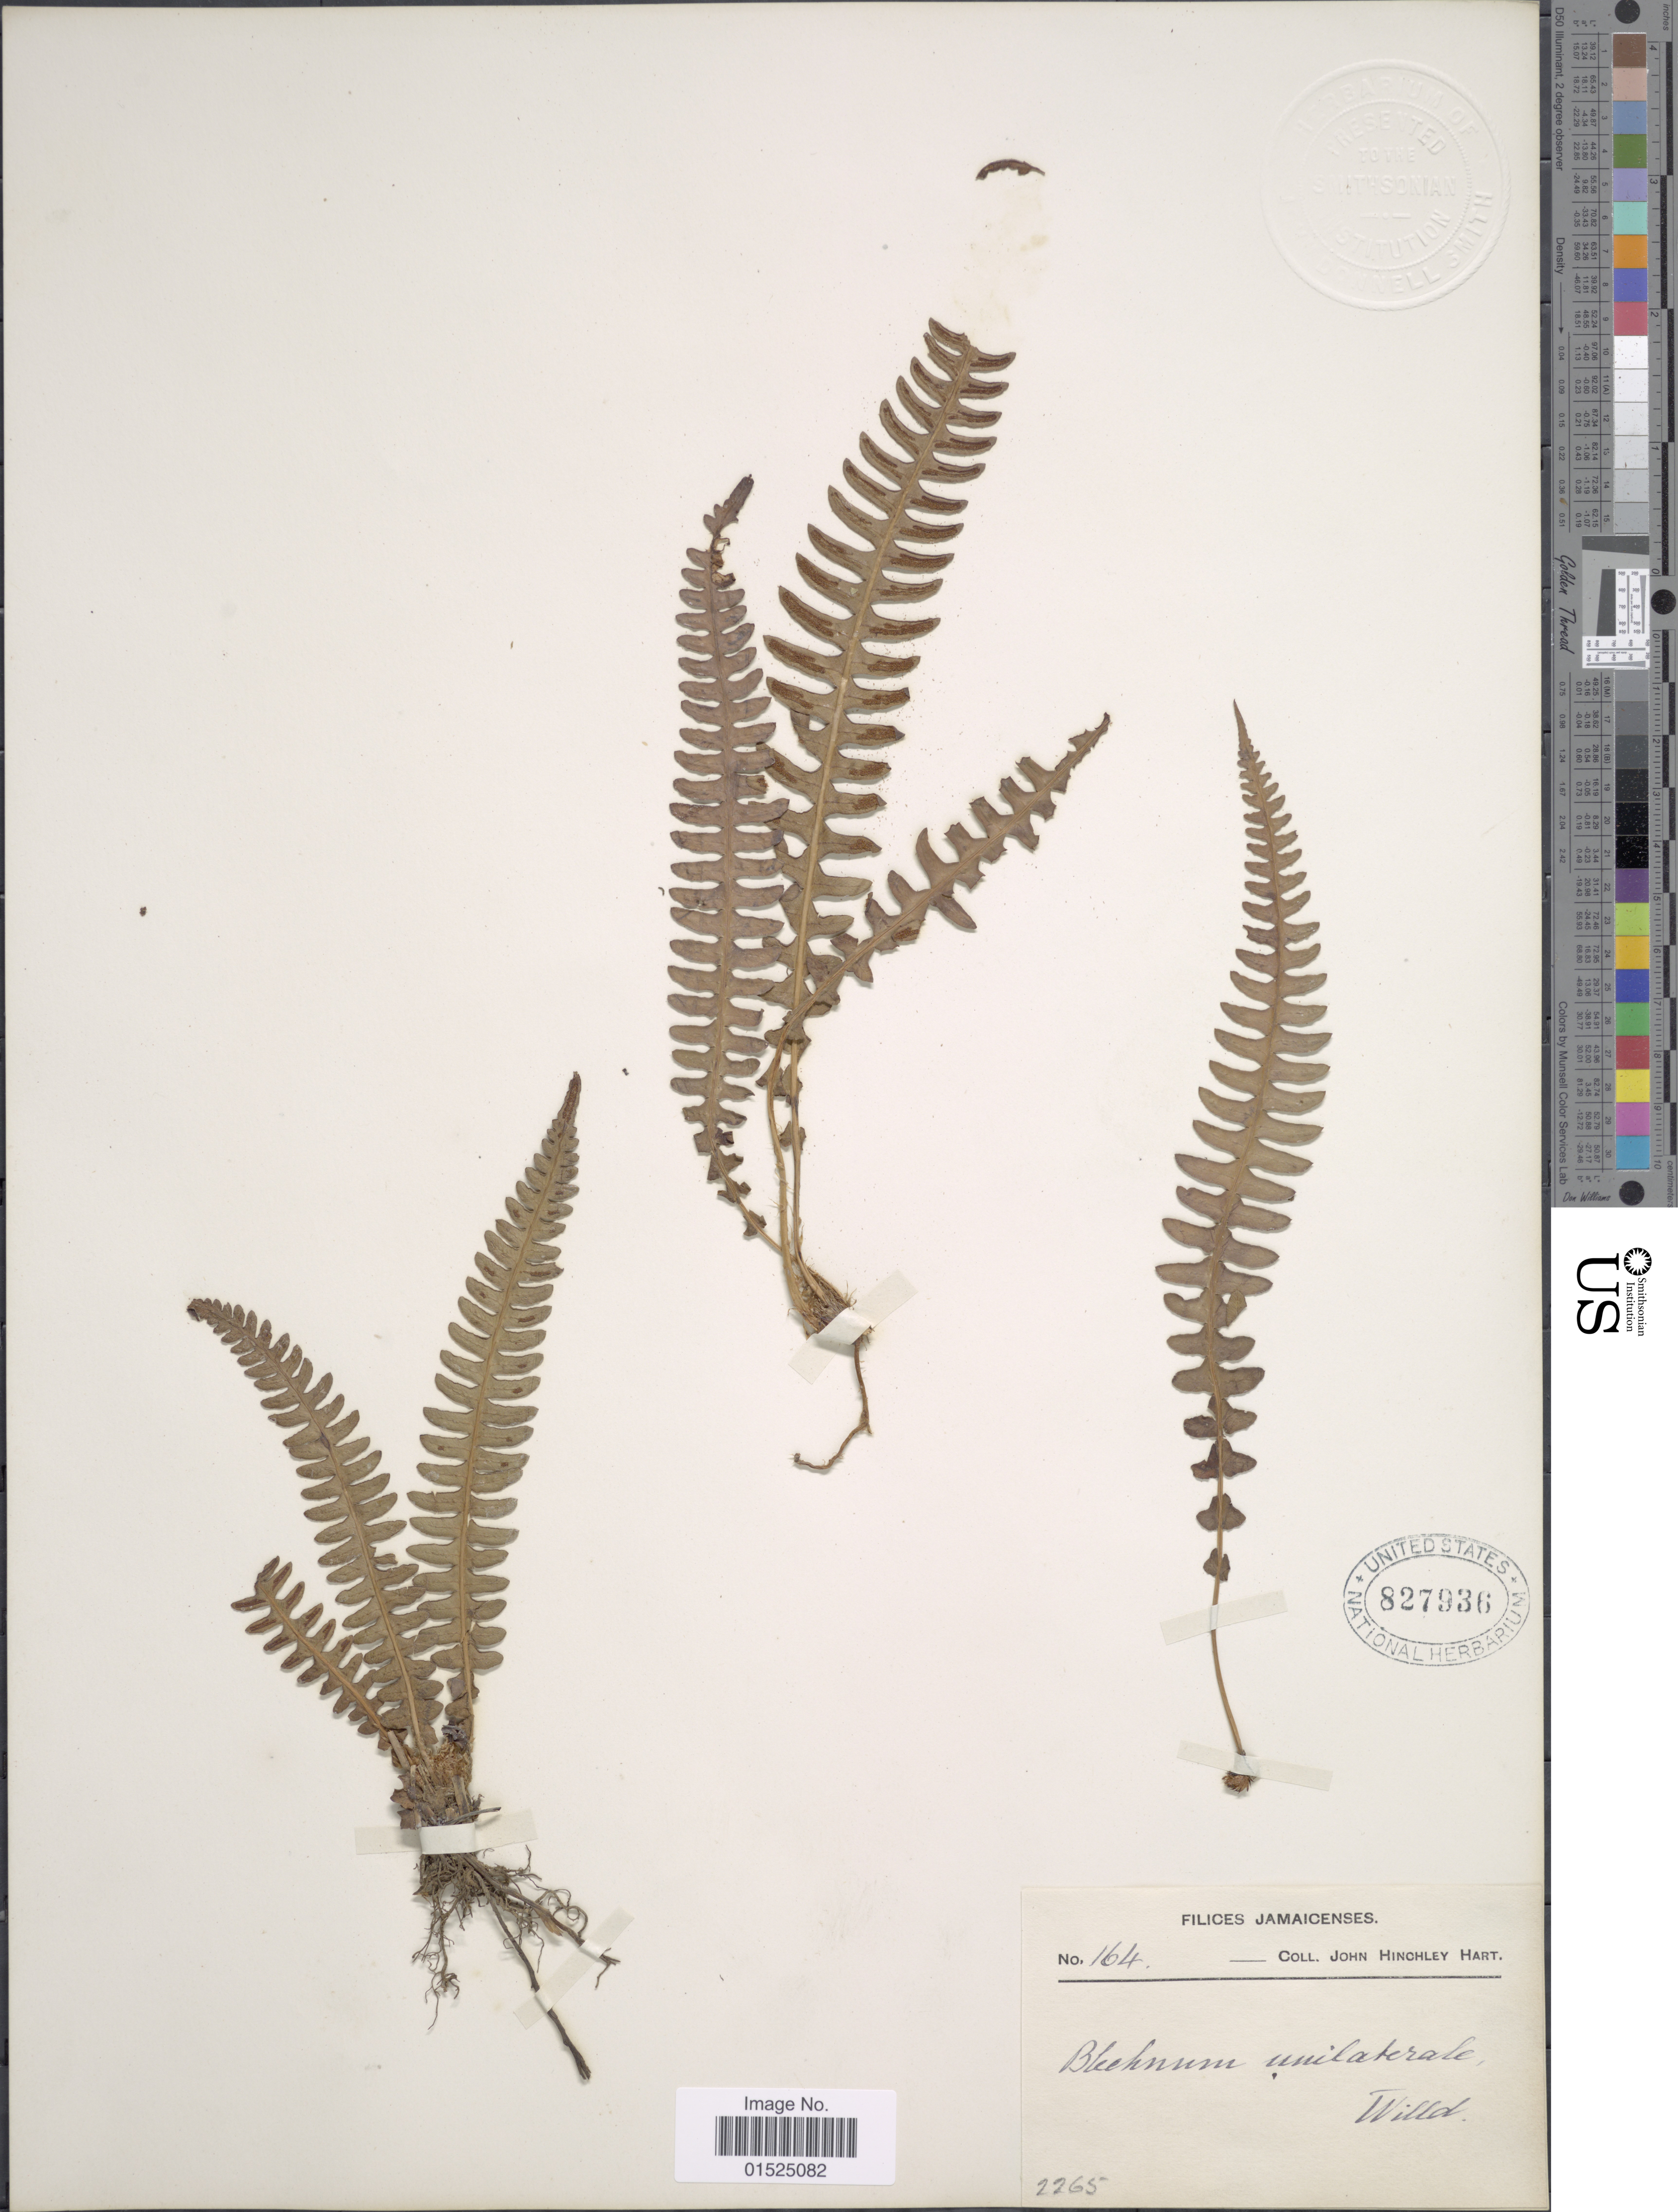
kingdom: Plantae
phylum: Tracheophyta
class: Polypodiopsida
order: Polypodiales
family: Blechnaceae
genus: Blechnum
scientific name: Blechnum unilaterale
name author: Sw.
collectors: J. H. Hart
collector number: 164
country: Jamaica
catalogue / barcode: US 827936